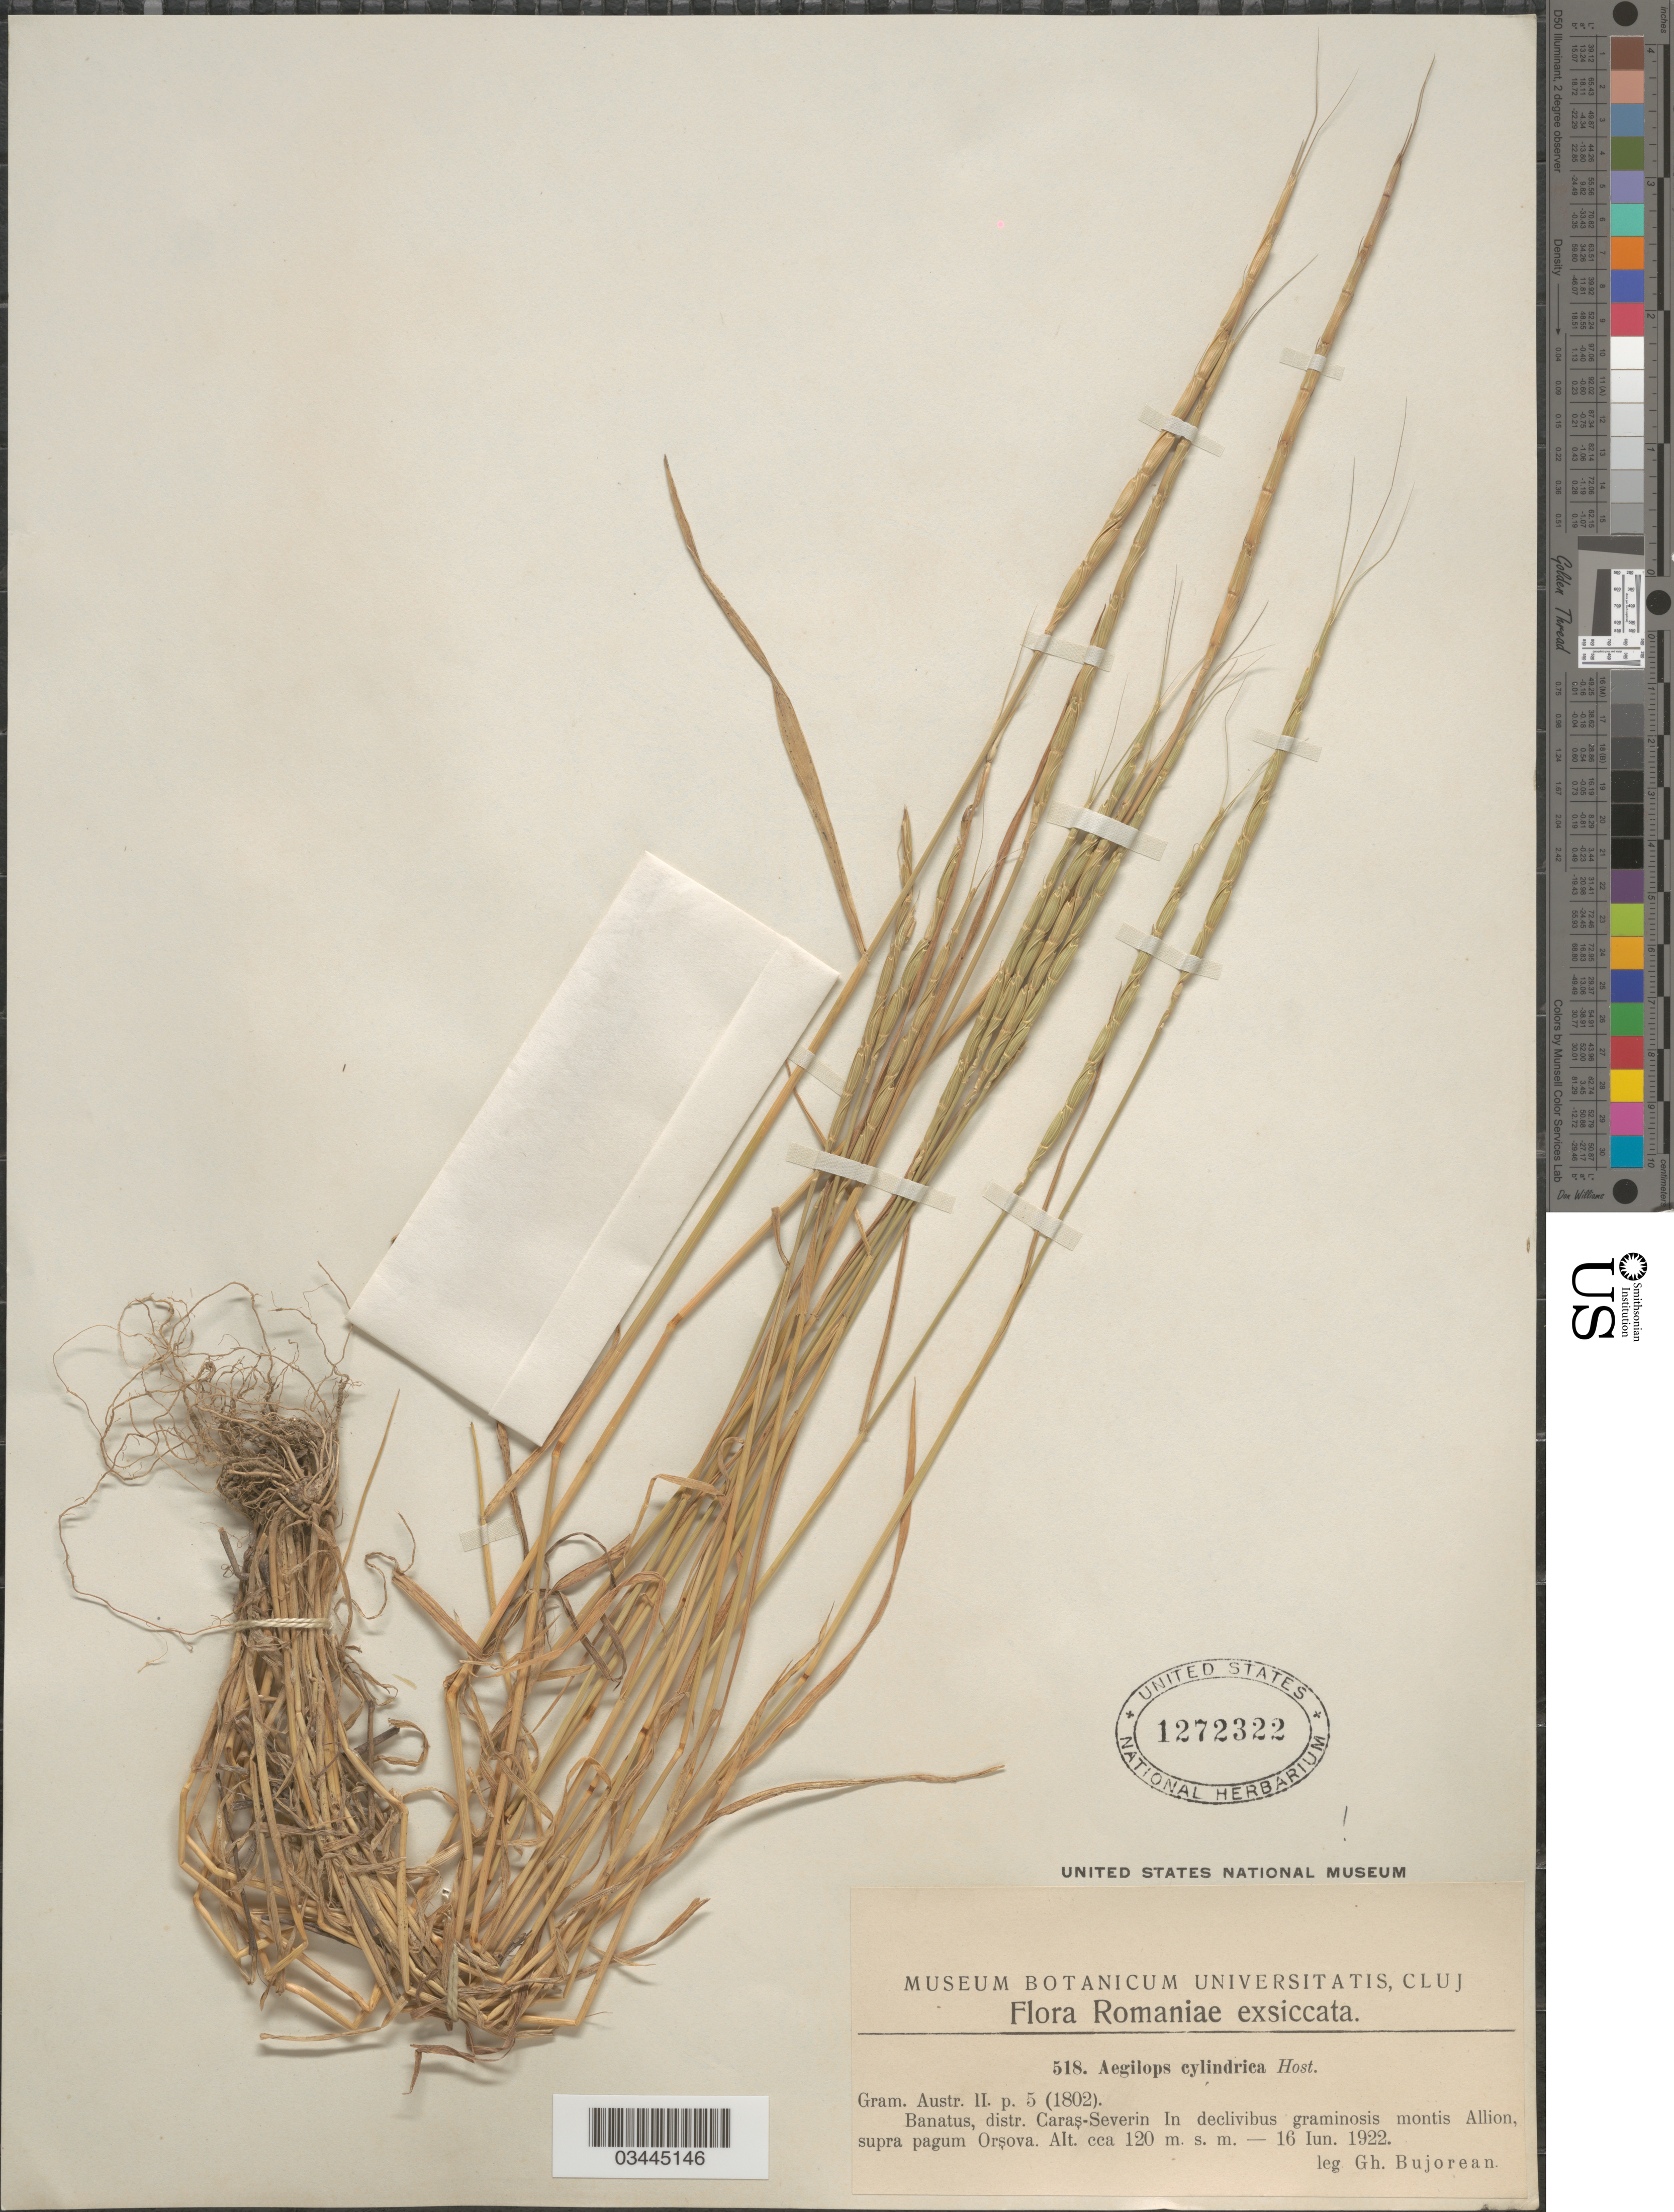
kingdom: Plantae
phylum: Tracheophyta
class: Liliopsida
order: Poales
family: Poaceae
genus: Aegilops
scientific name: Aegilops cylindrica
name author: Host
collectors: G. Bujorean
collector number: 518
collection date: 1922-06-16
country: Romania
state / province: Caras-Severin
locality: Banatus, distr. Caraș-Severin In declivibus graminosis montis Allion, supra pagum Orșova.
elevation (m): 120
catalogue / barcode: US 1272322